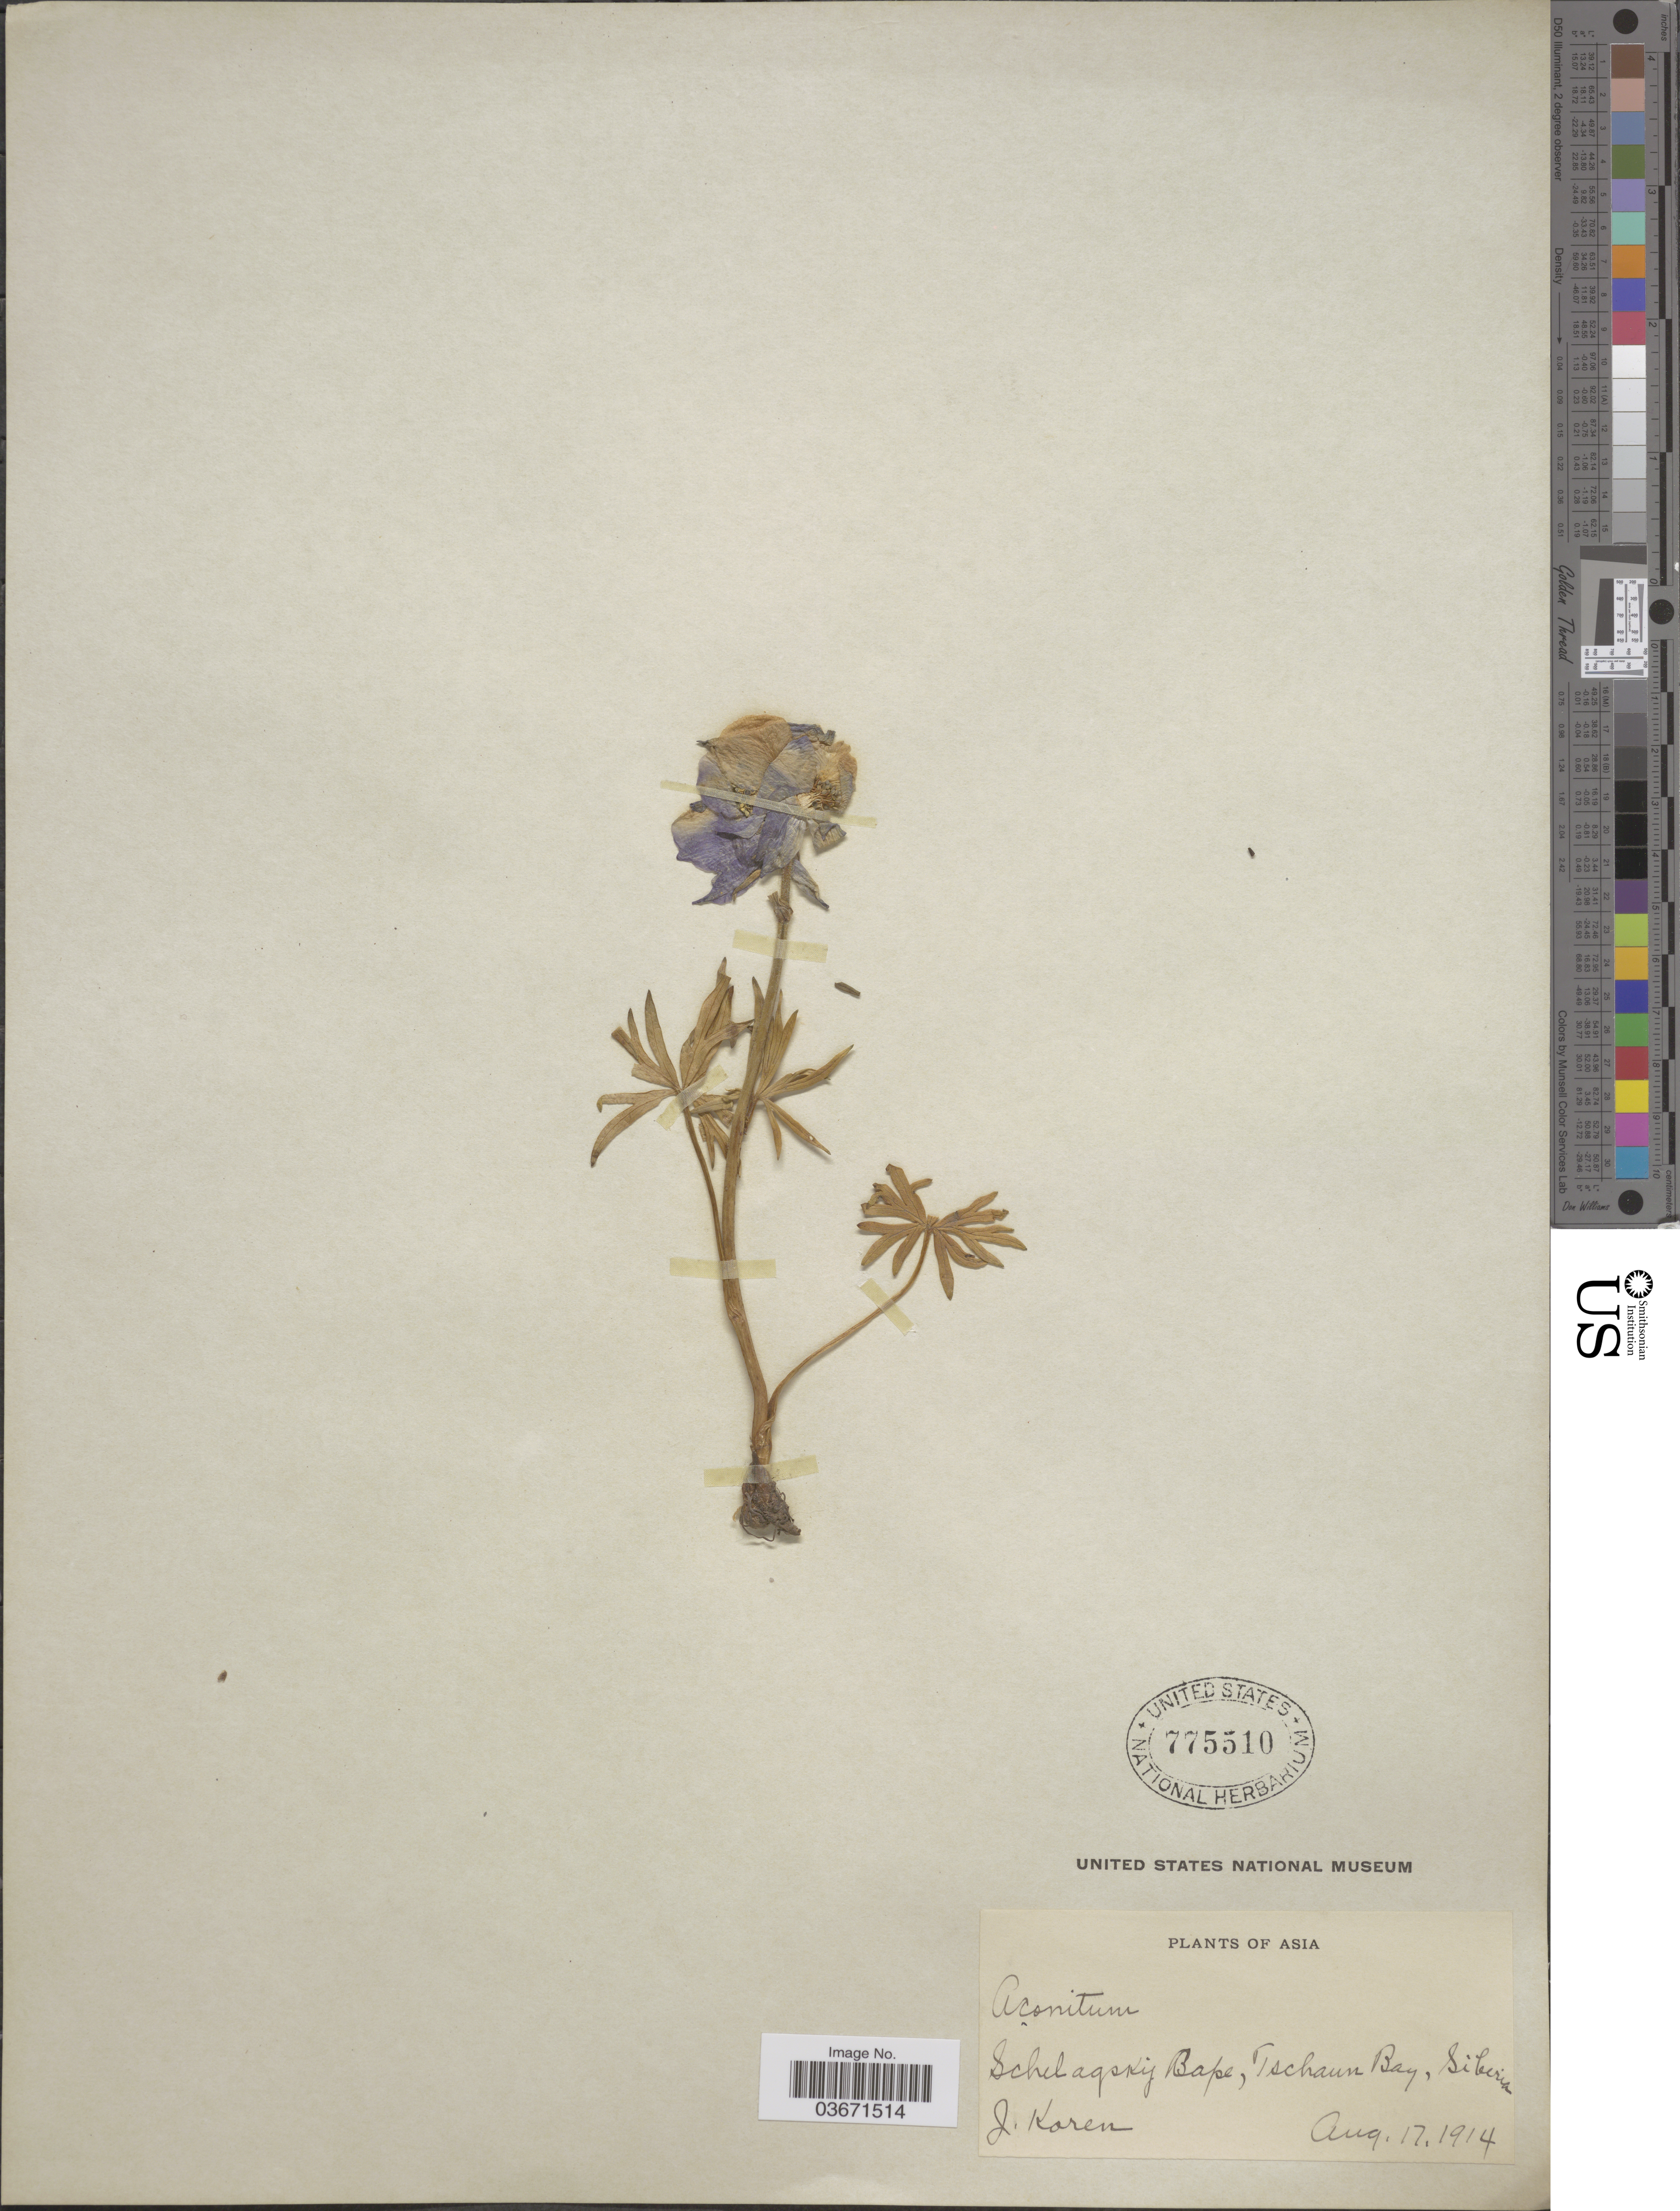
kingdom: Plantae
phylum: Tracheophyta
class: Magnoliopsida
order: Ranunculales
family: Ranunculaceae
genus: Aconitum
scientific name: Aconitum sp.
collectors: J. Koren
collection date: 1914-08-17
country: Russian Federation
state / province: Chukotka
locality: Asia. Schelagskij Cape, Tschaun Bay, Siberia.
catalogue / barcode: US 775510